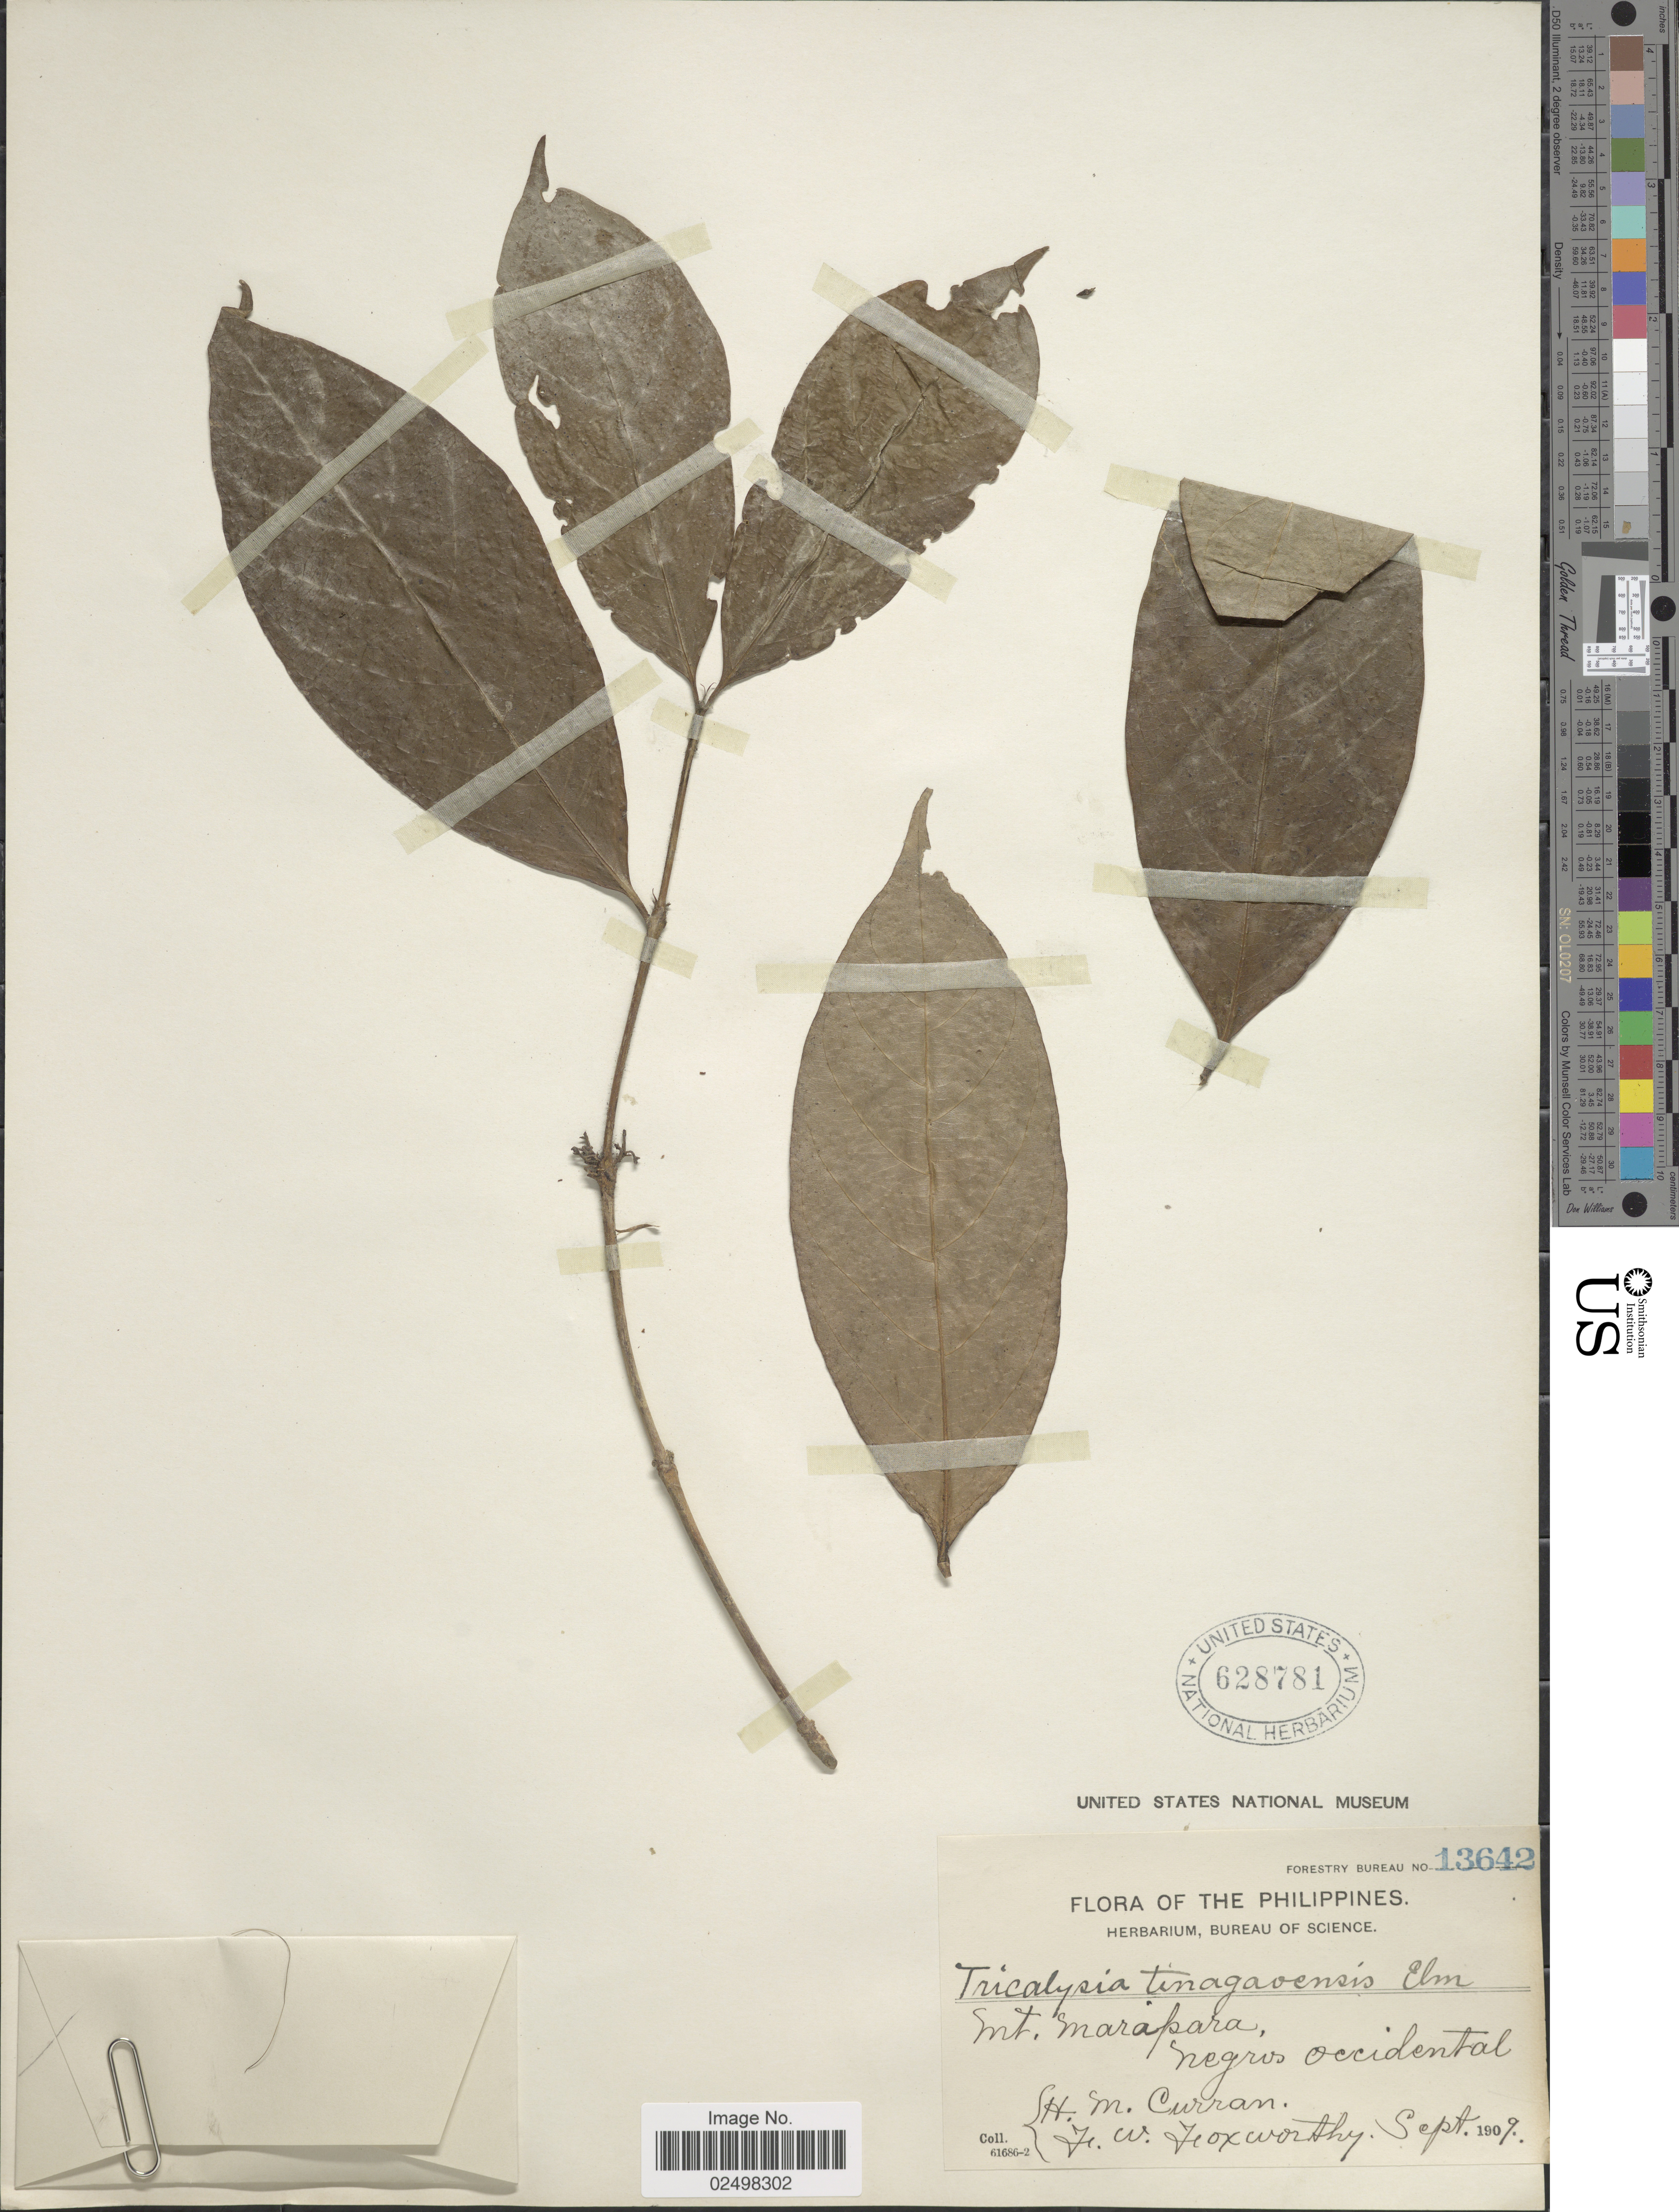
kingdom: Plantae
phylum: Tracheophyta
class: Magnoliopsida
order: Gentianales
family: Rubiaceae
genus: Tricalysia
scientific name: Tricalysia tinagaoensis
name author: Elmer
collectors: H. M. Curran & F. W. Foxworthy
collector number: Forestry Bureau 13642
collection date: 1909-09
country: Philippines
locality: Mt. Marapara, Negros Occidental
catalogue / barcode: US 628781